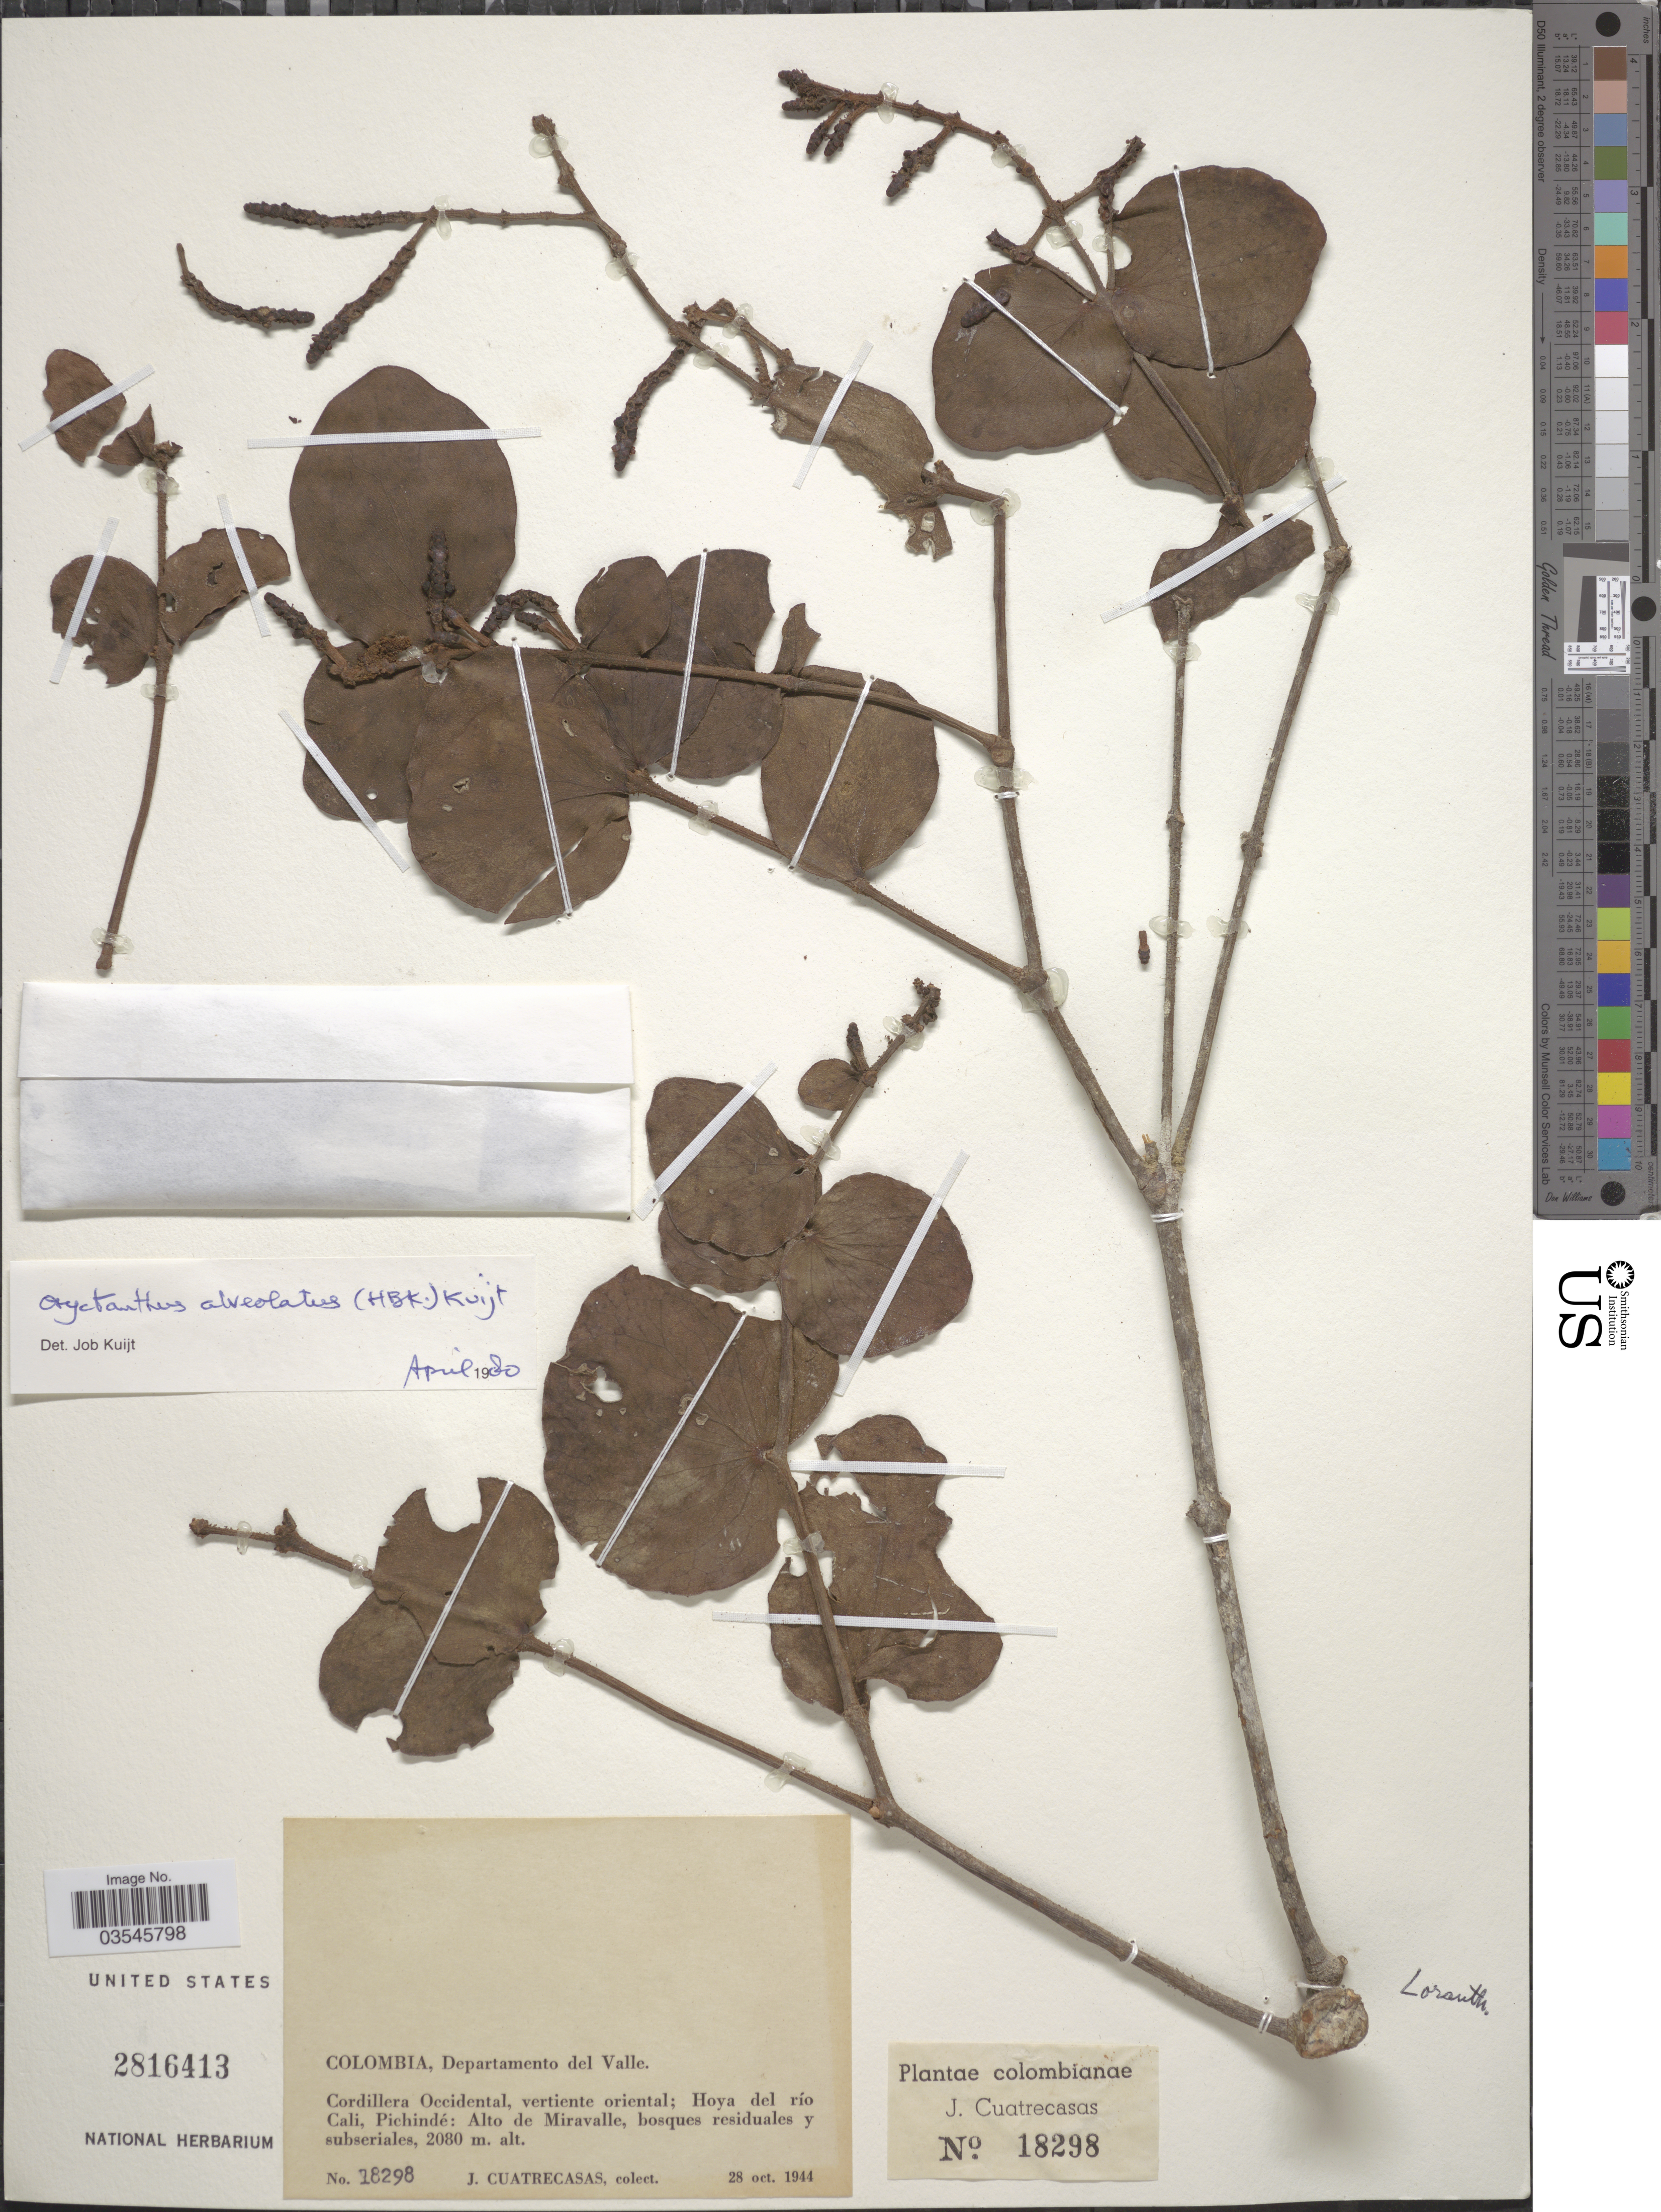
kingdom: Plantae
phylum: Tracheophyta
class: Magnoliopsida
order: Santalales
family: Loranthaceae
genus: Oryctanthus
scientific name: Oryctanthus alveolatus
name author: (Kunth) Kuijt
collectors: J. Cuatrecasas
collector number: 18298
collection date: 1944-10-28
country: Colombia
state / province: Valle del Cauca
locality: Departamento del Valle. Cordillera Occidental, vertiente oriental; Hoya del río Cali, Pichindé: Alto de Miravalle, bosques residuales y subseriales.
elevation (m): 2080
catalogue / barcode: US 2816413